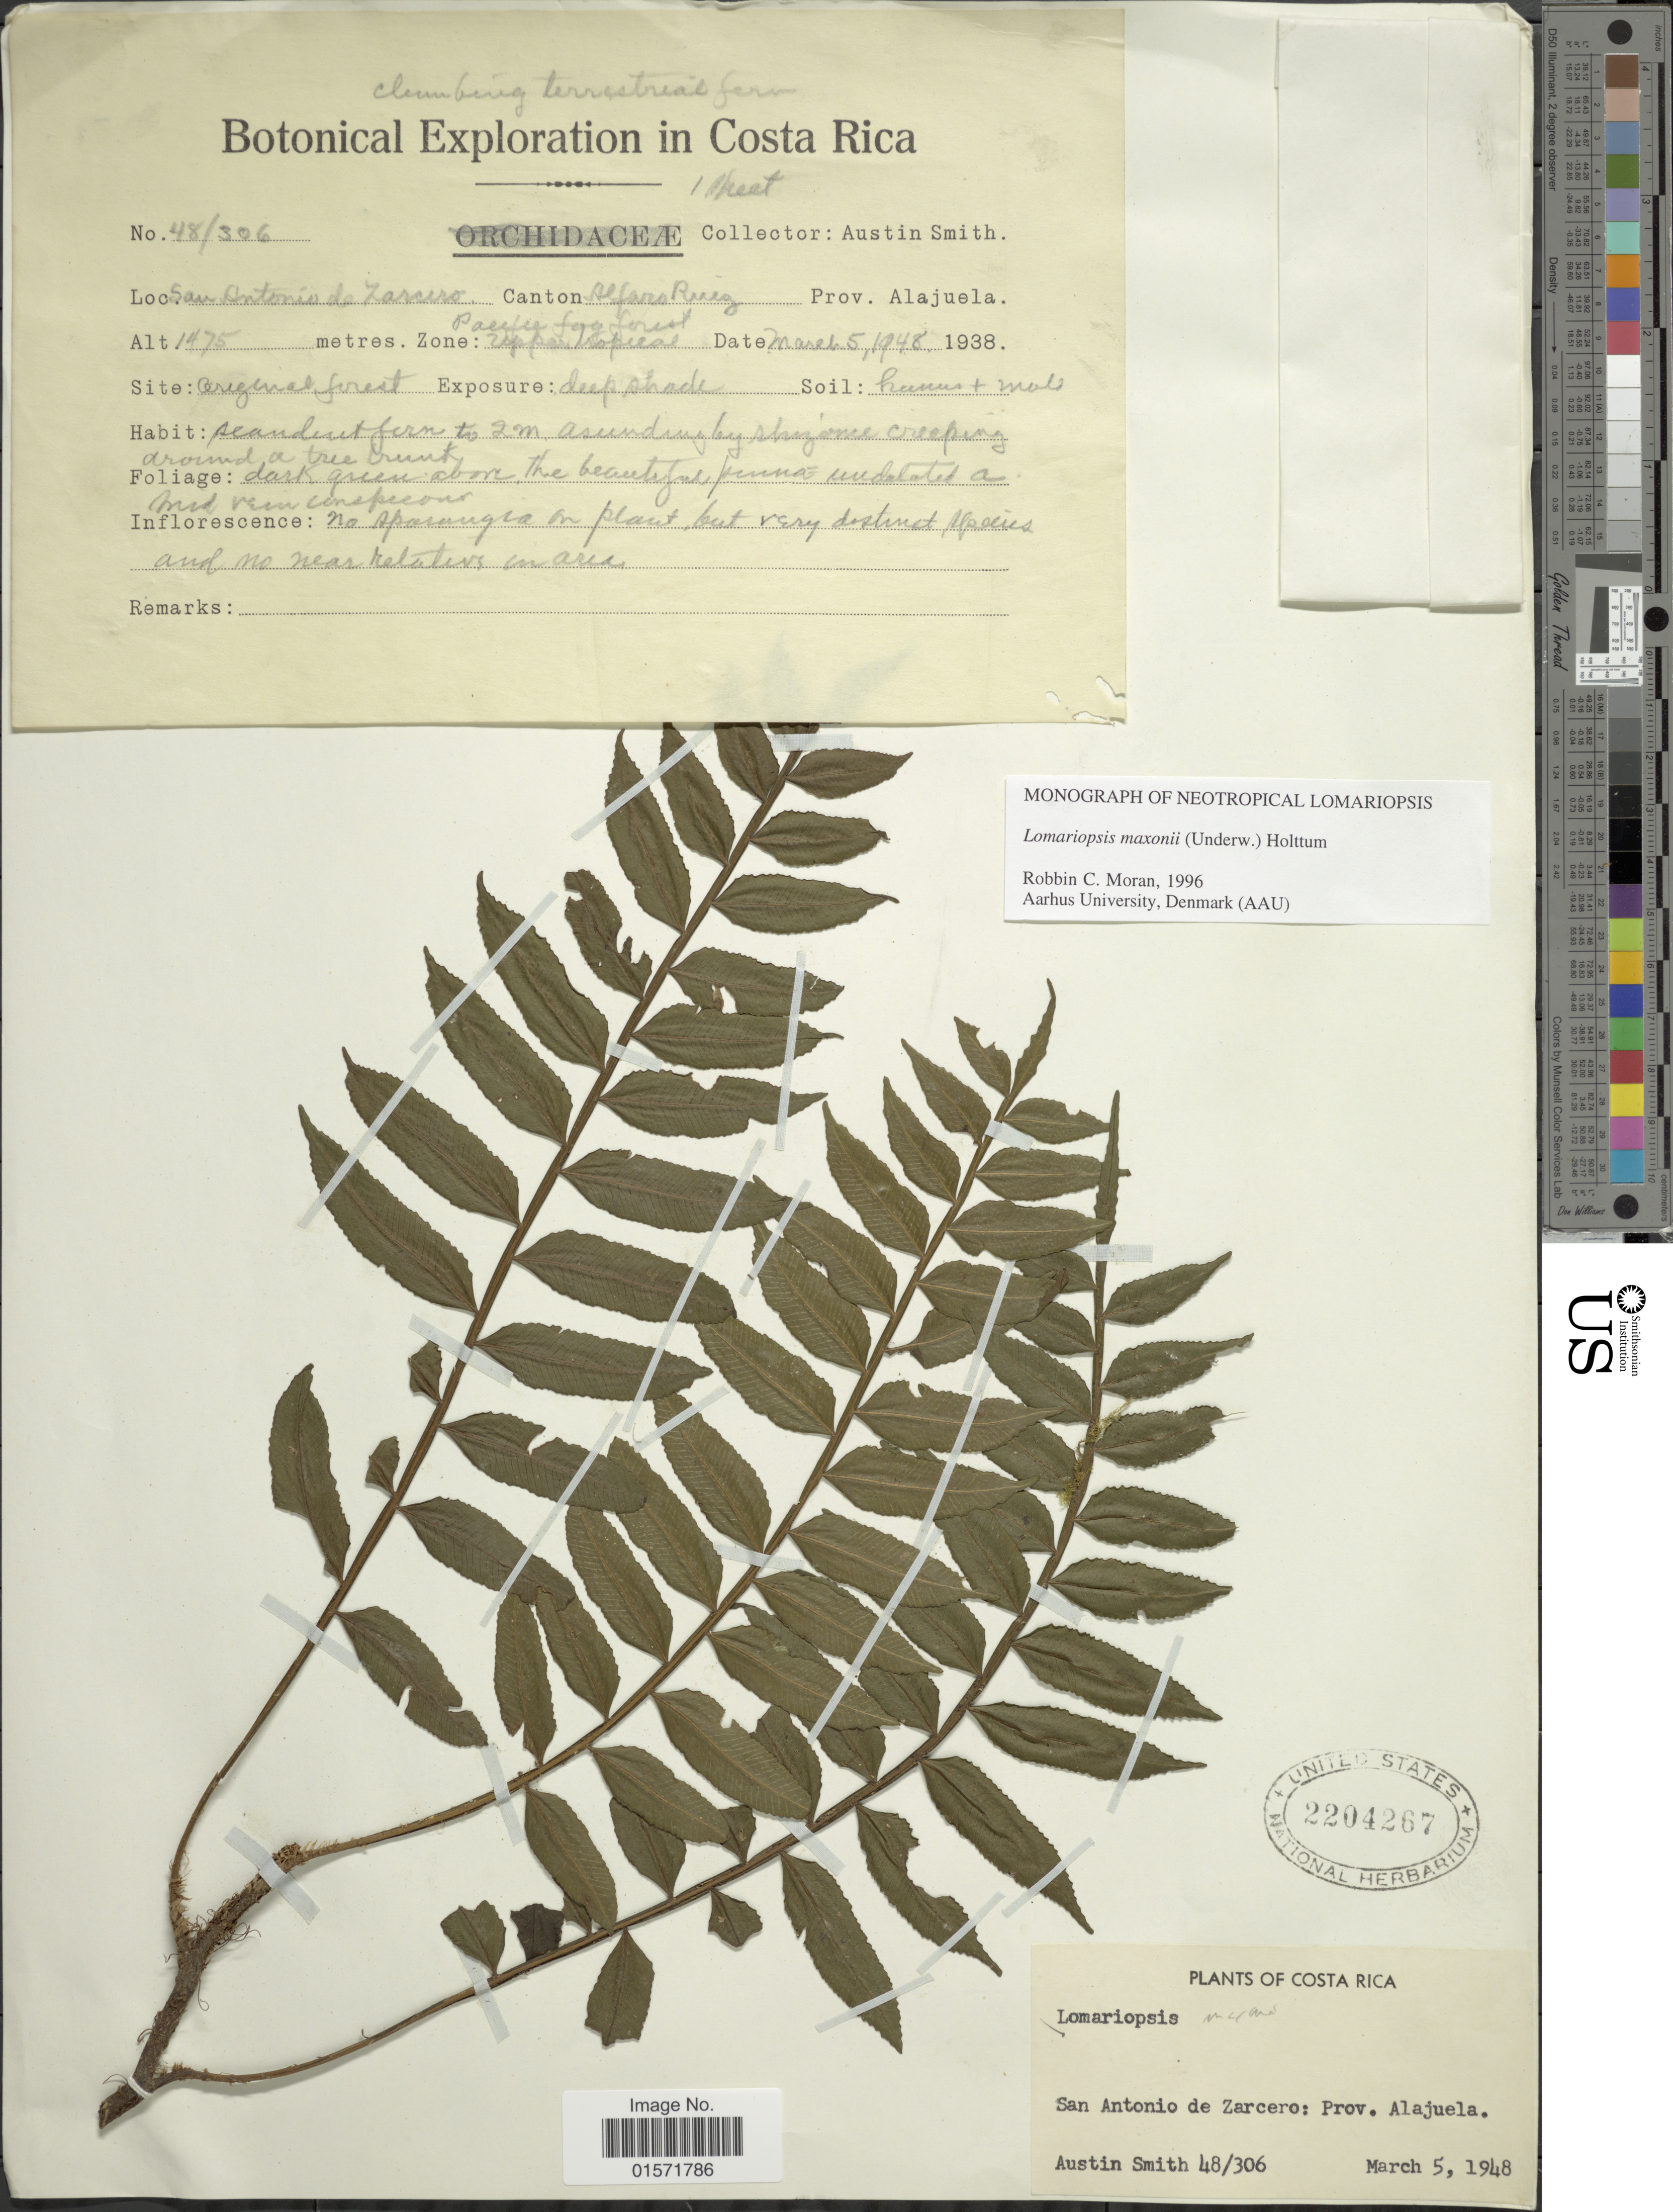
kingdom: Plantae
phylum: Tracheophyta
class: Polypodiopsida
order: Polypodiales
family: Lomariopsidaceae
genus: Lomariopsis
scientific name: Lomariopsis maxonii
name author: (Underw.) Holttum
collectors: Aust P. Smith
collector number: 48/306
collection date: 1948-03-05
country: Costa Rica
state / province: Alajuela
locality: San Antonio de Zarcero, Canton Alfaro Ruiz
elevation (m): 1475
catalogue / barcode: US 2204267